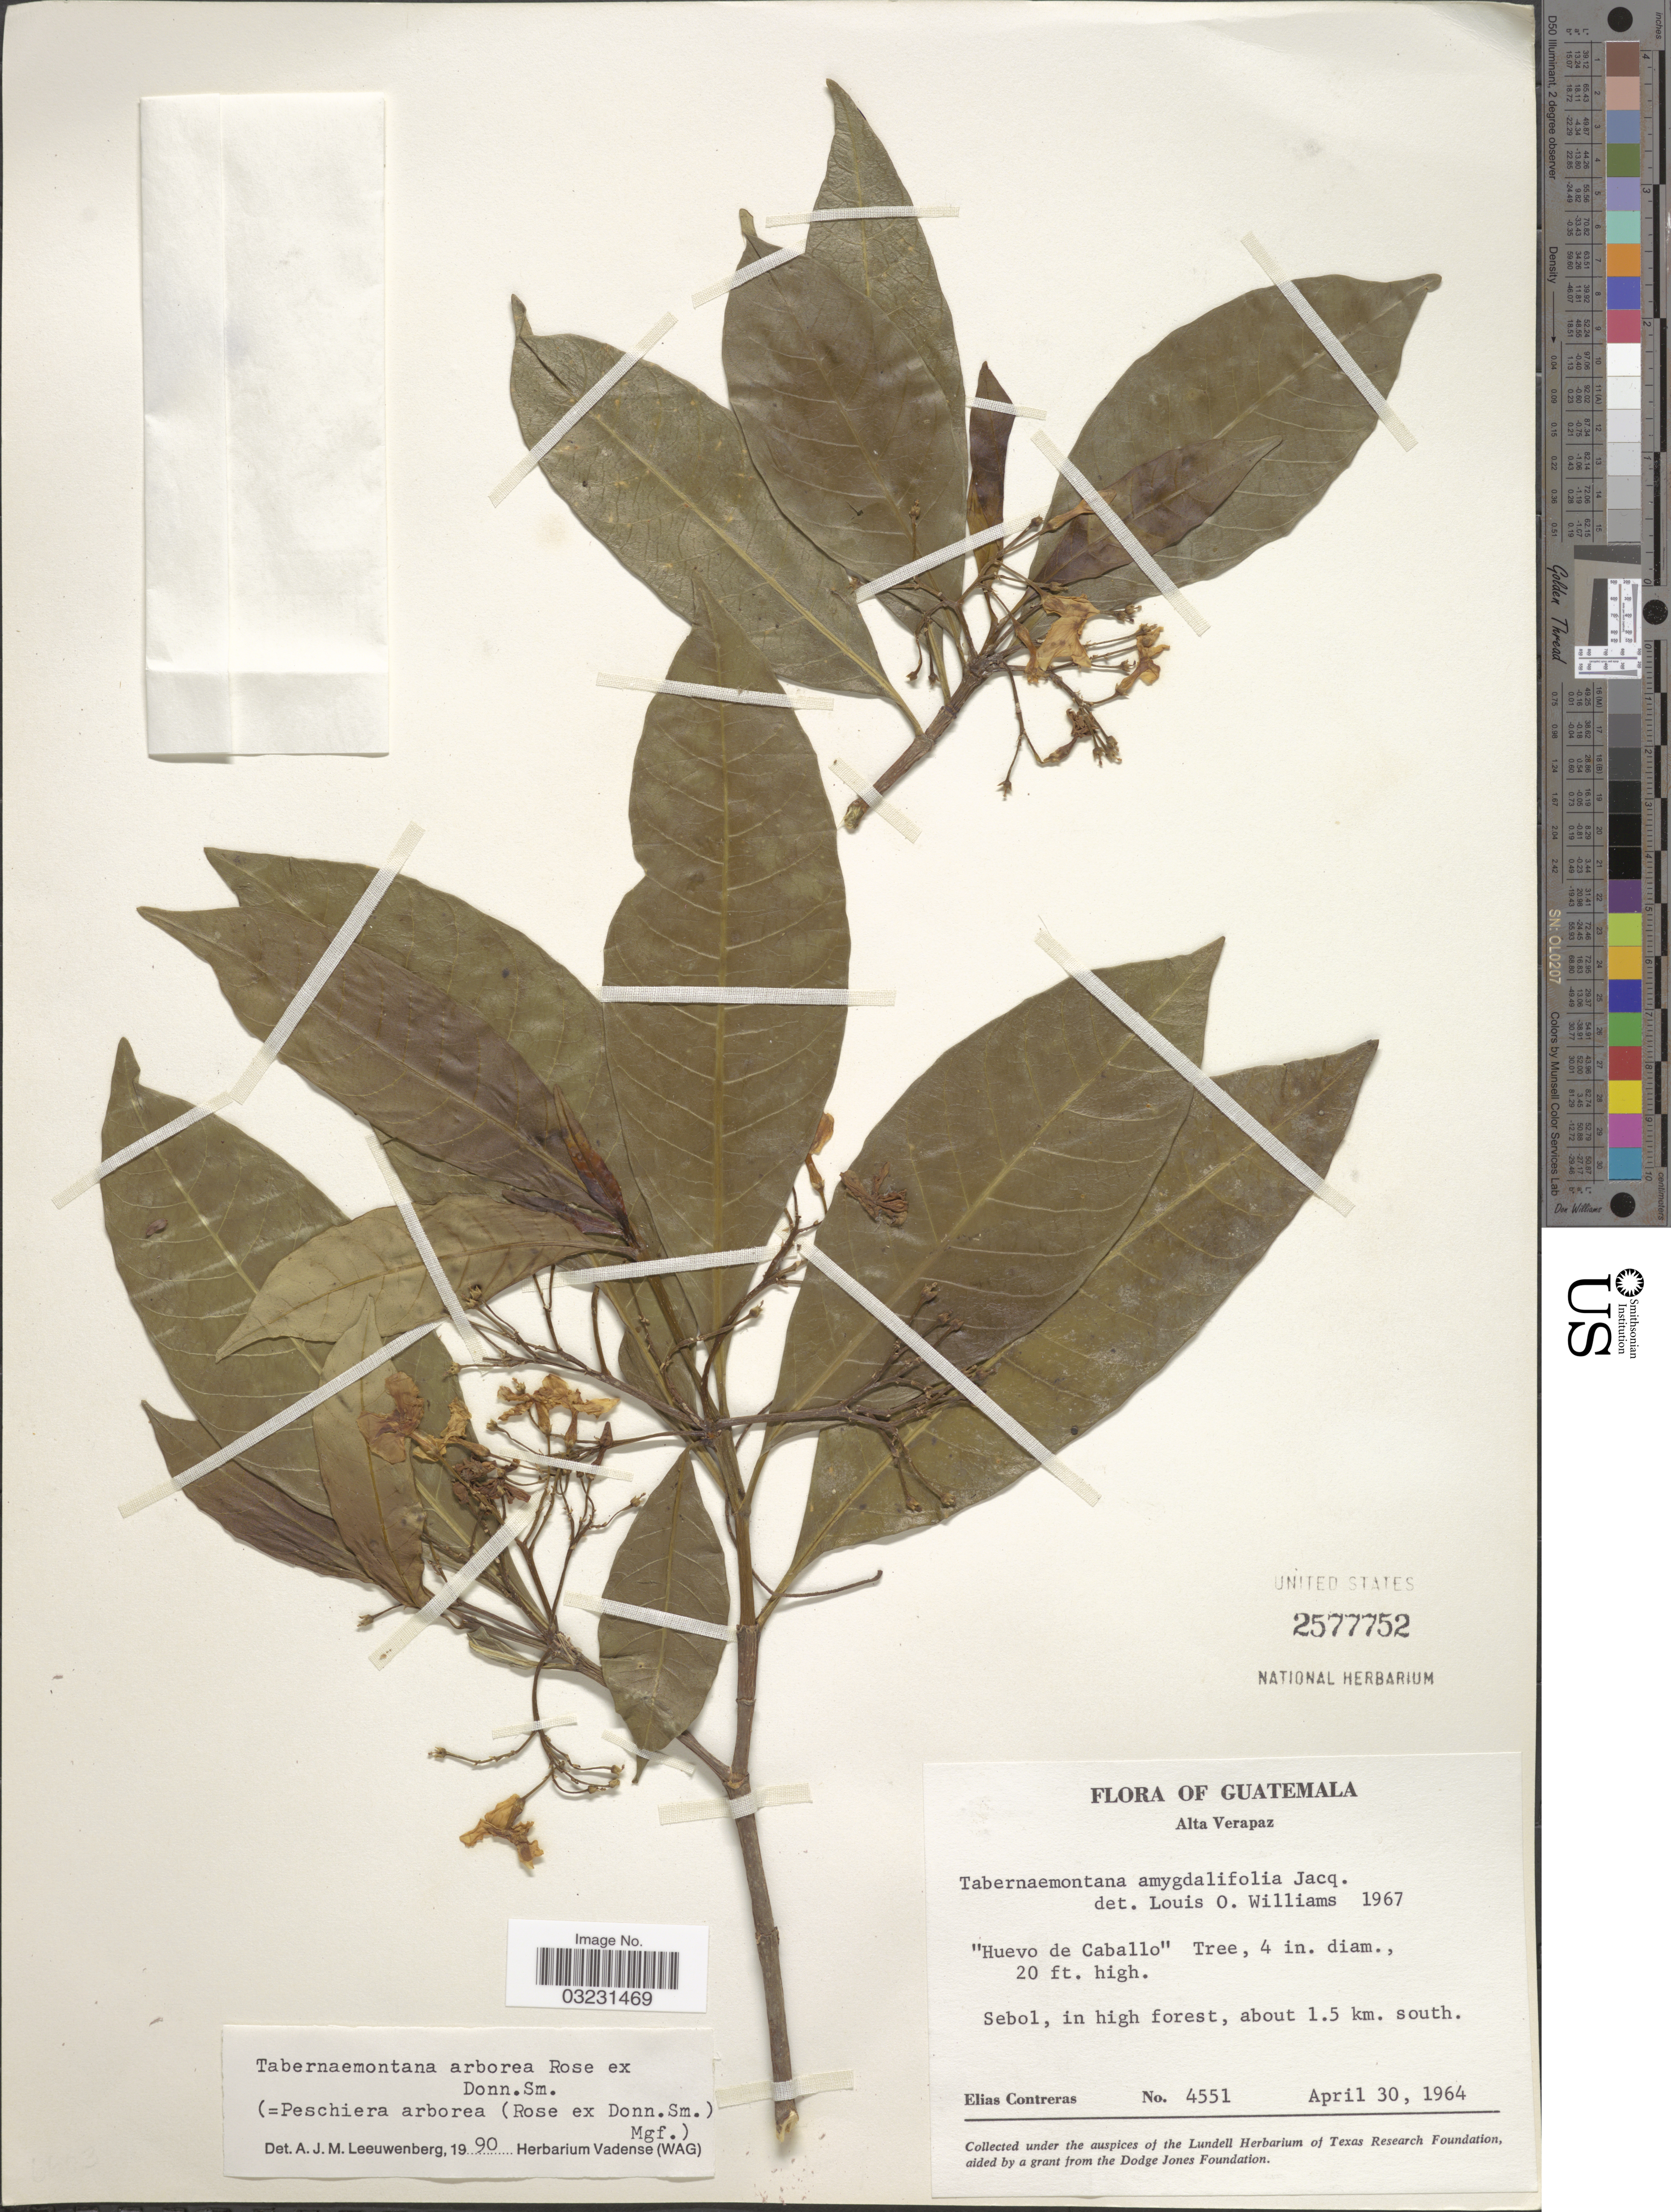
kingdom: Plantae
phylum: Tracheophyta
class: Magnoliopsida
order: Gentianales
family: Apocynaceae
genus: Tabernaemontana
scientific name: Tabernaemontana arborea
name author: Rose in Donn. Sm.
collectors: E. Contreras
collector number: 4551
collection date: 1964-04-30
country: Guatemala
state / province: Alta Verapaz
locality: Sebol, in high forest, about 1.5 km. south.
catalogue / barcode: US 2577752